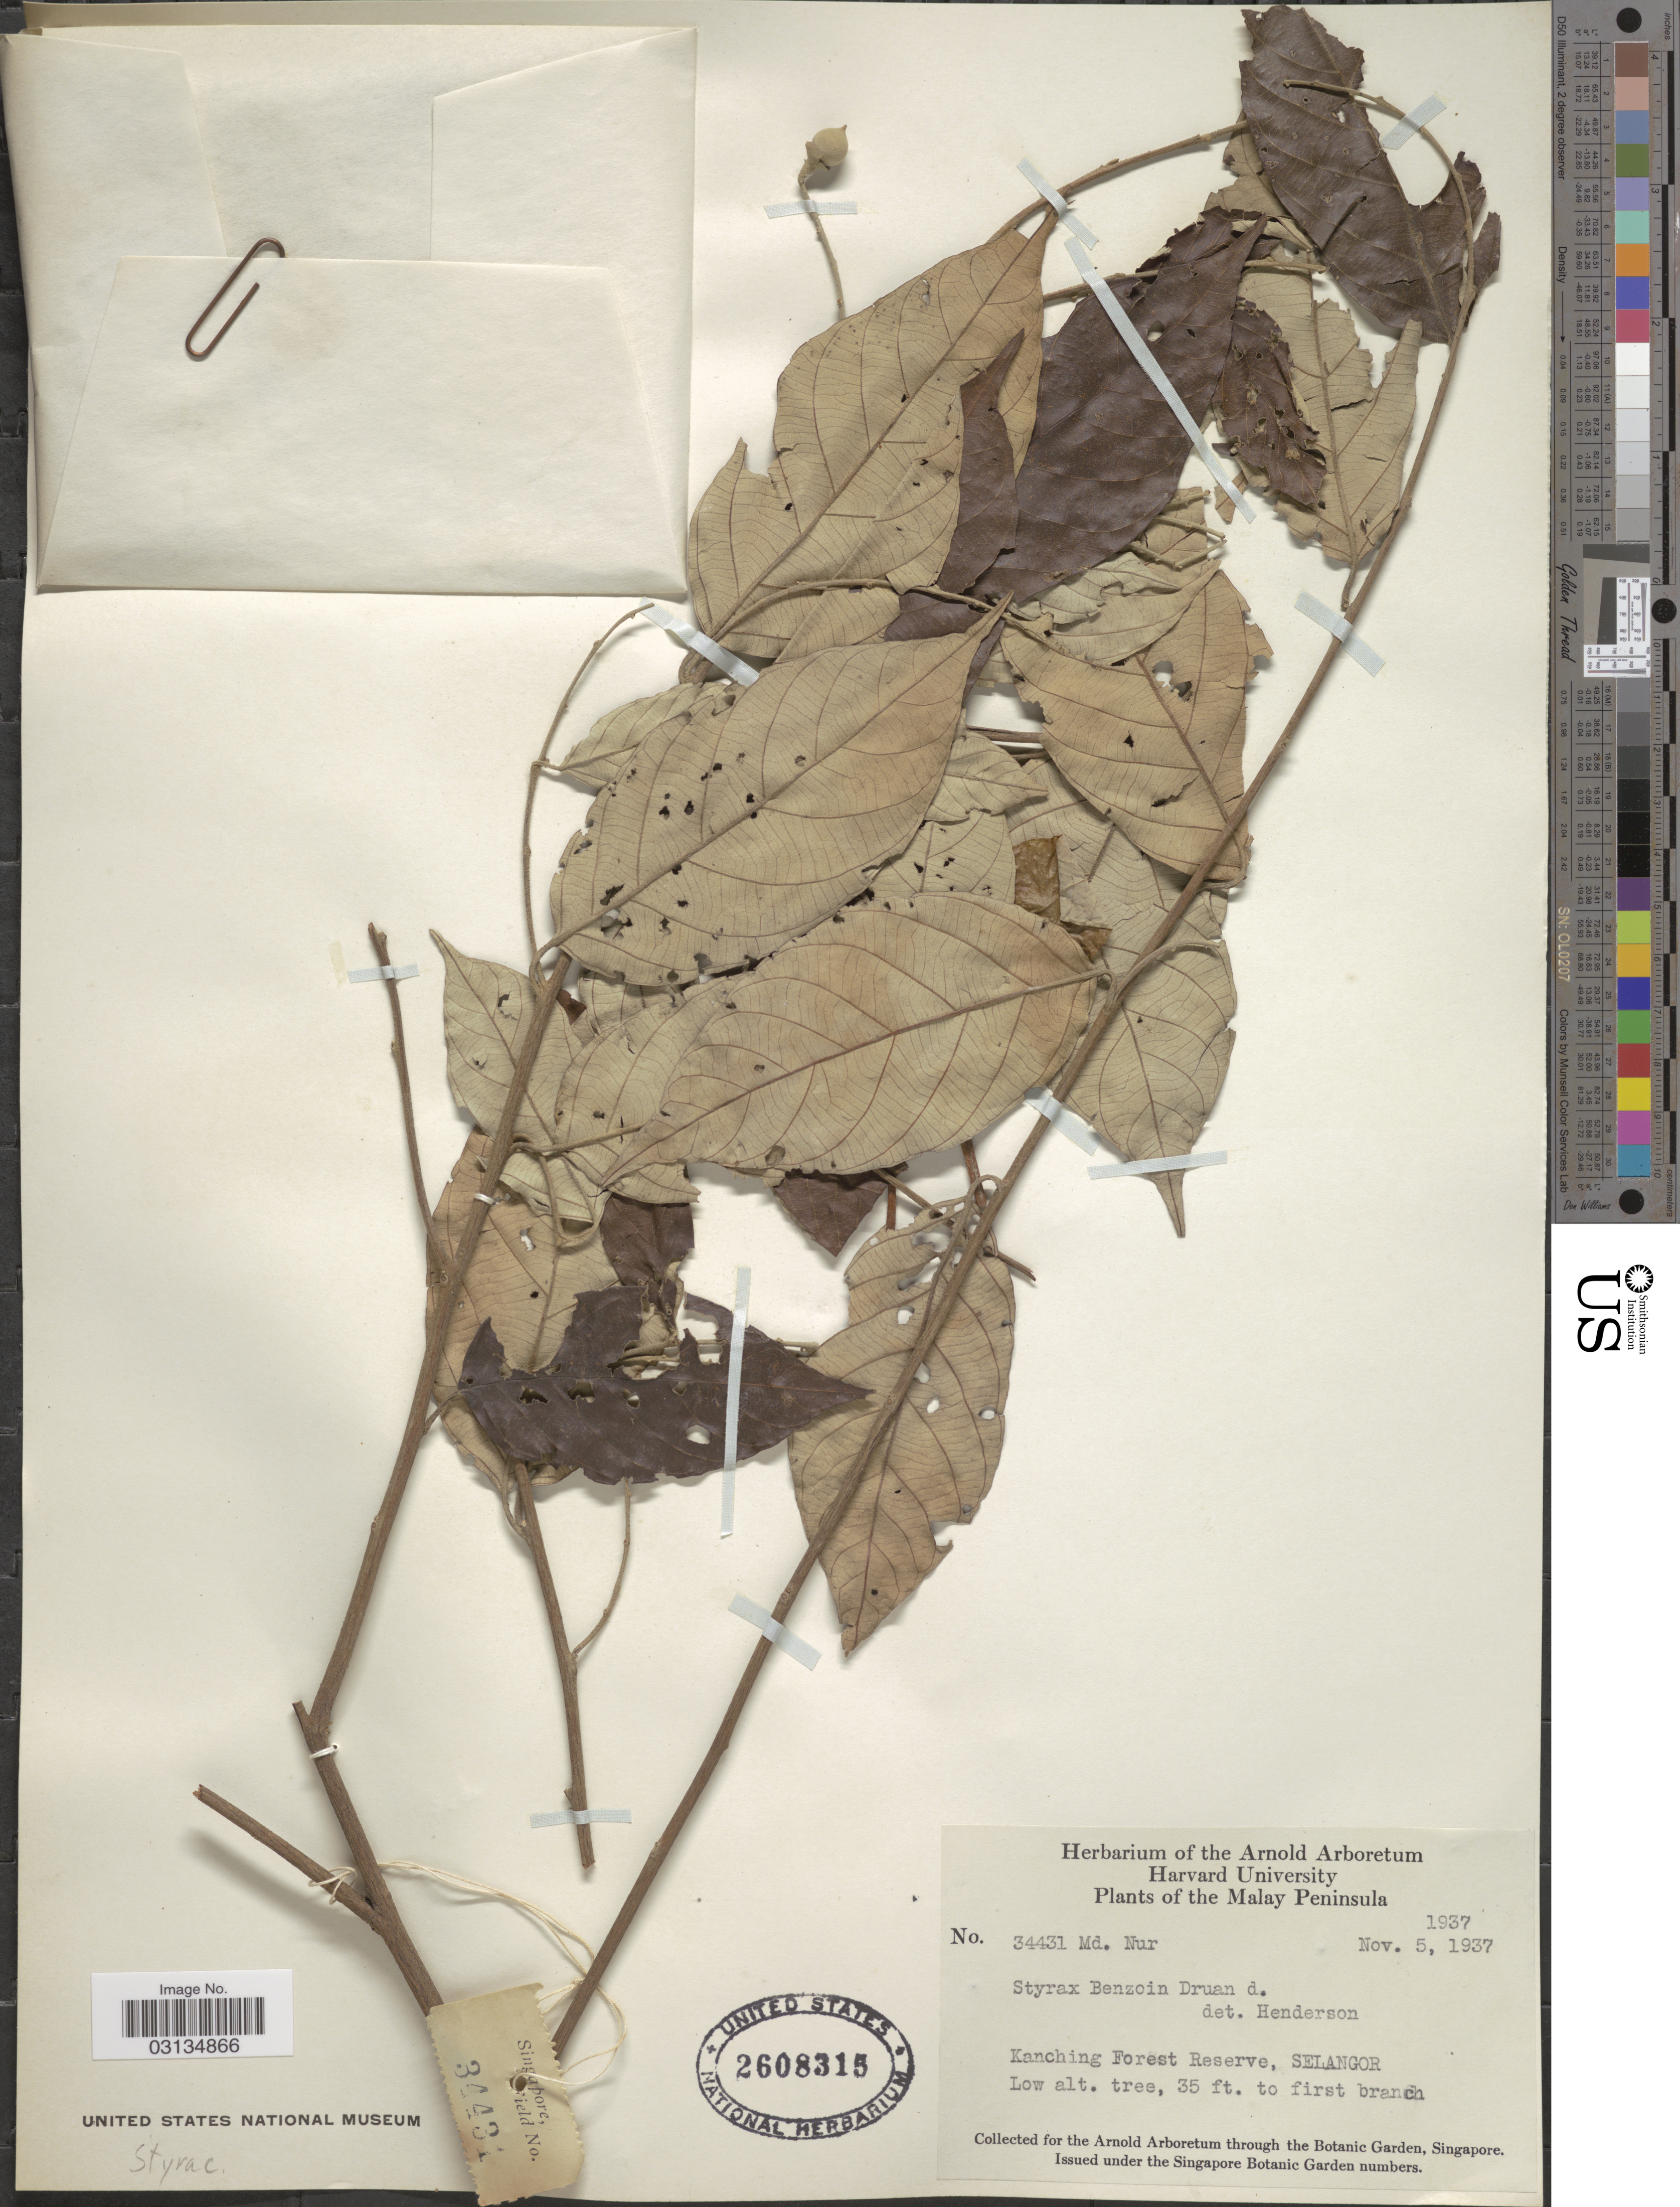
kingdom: Plantae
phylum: Tracheophyta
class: Magnoliopsida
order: Ericales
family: Styracaceae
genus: Styrax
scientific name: Styrax benzoin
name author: Dryand.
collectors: M. Nur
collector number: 34431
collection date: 1937-11-05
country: Malaysia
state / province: Selangor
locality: The Malay Peninsula. Kanching Forest Reserve.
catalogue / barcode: US 2608315